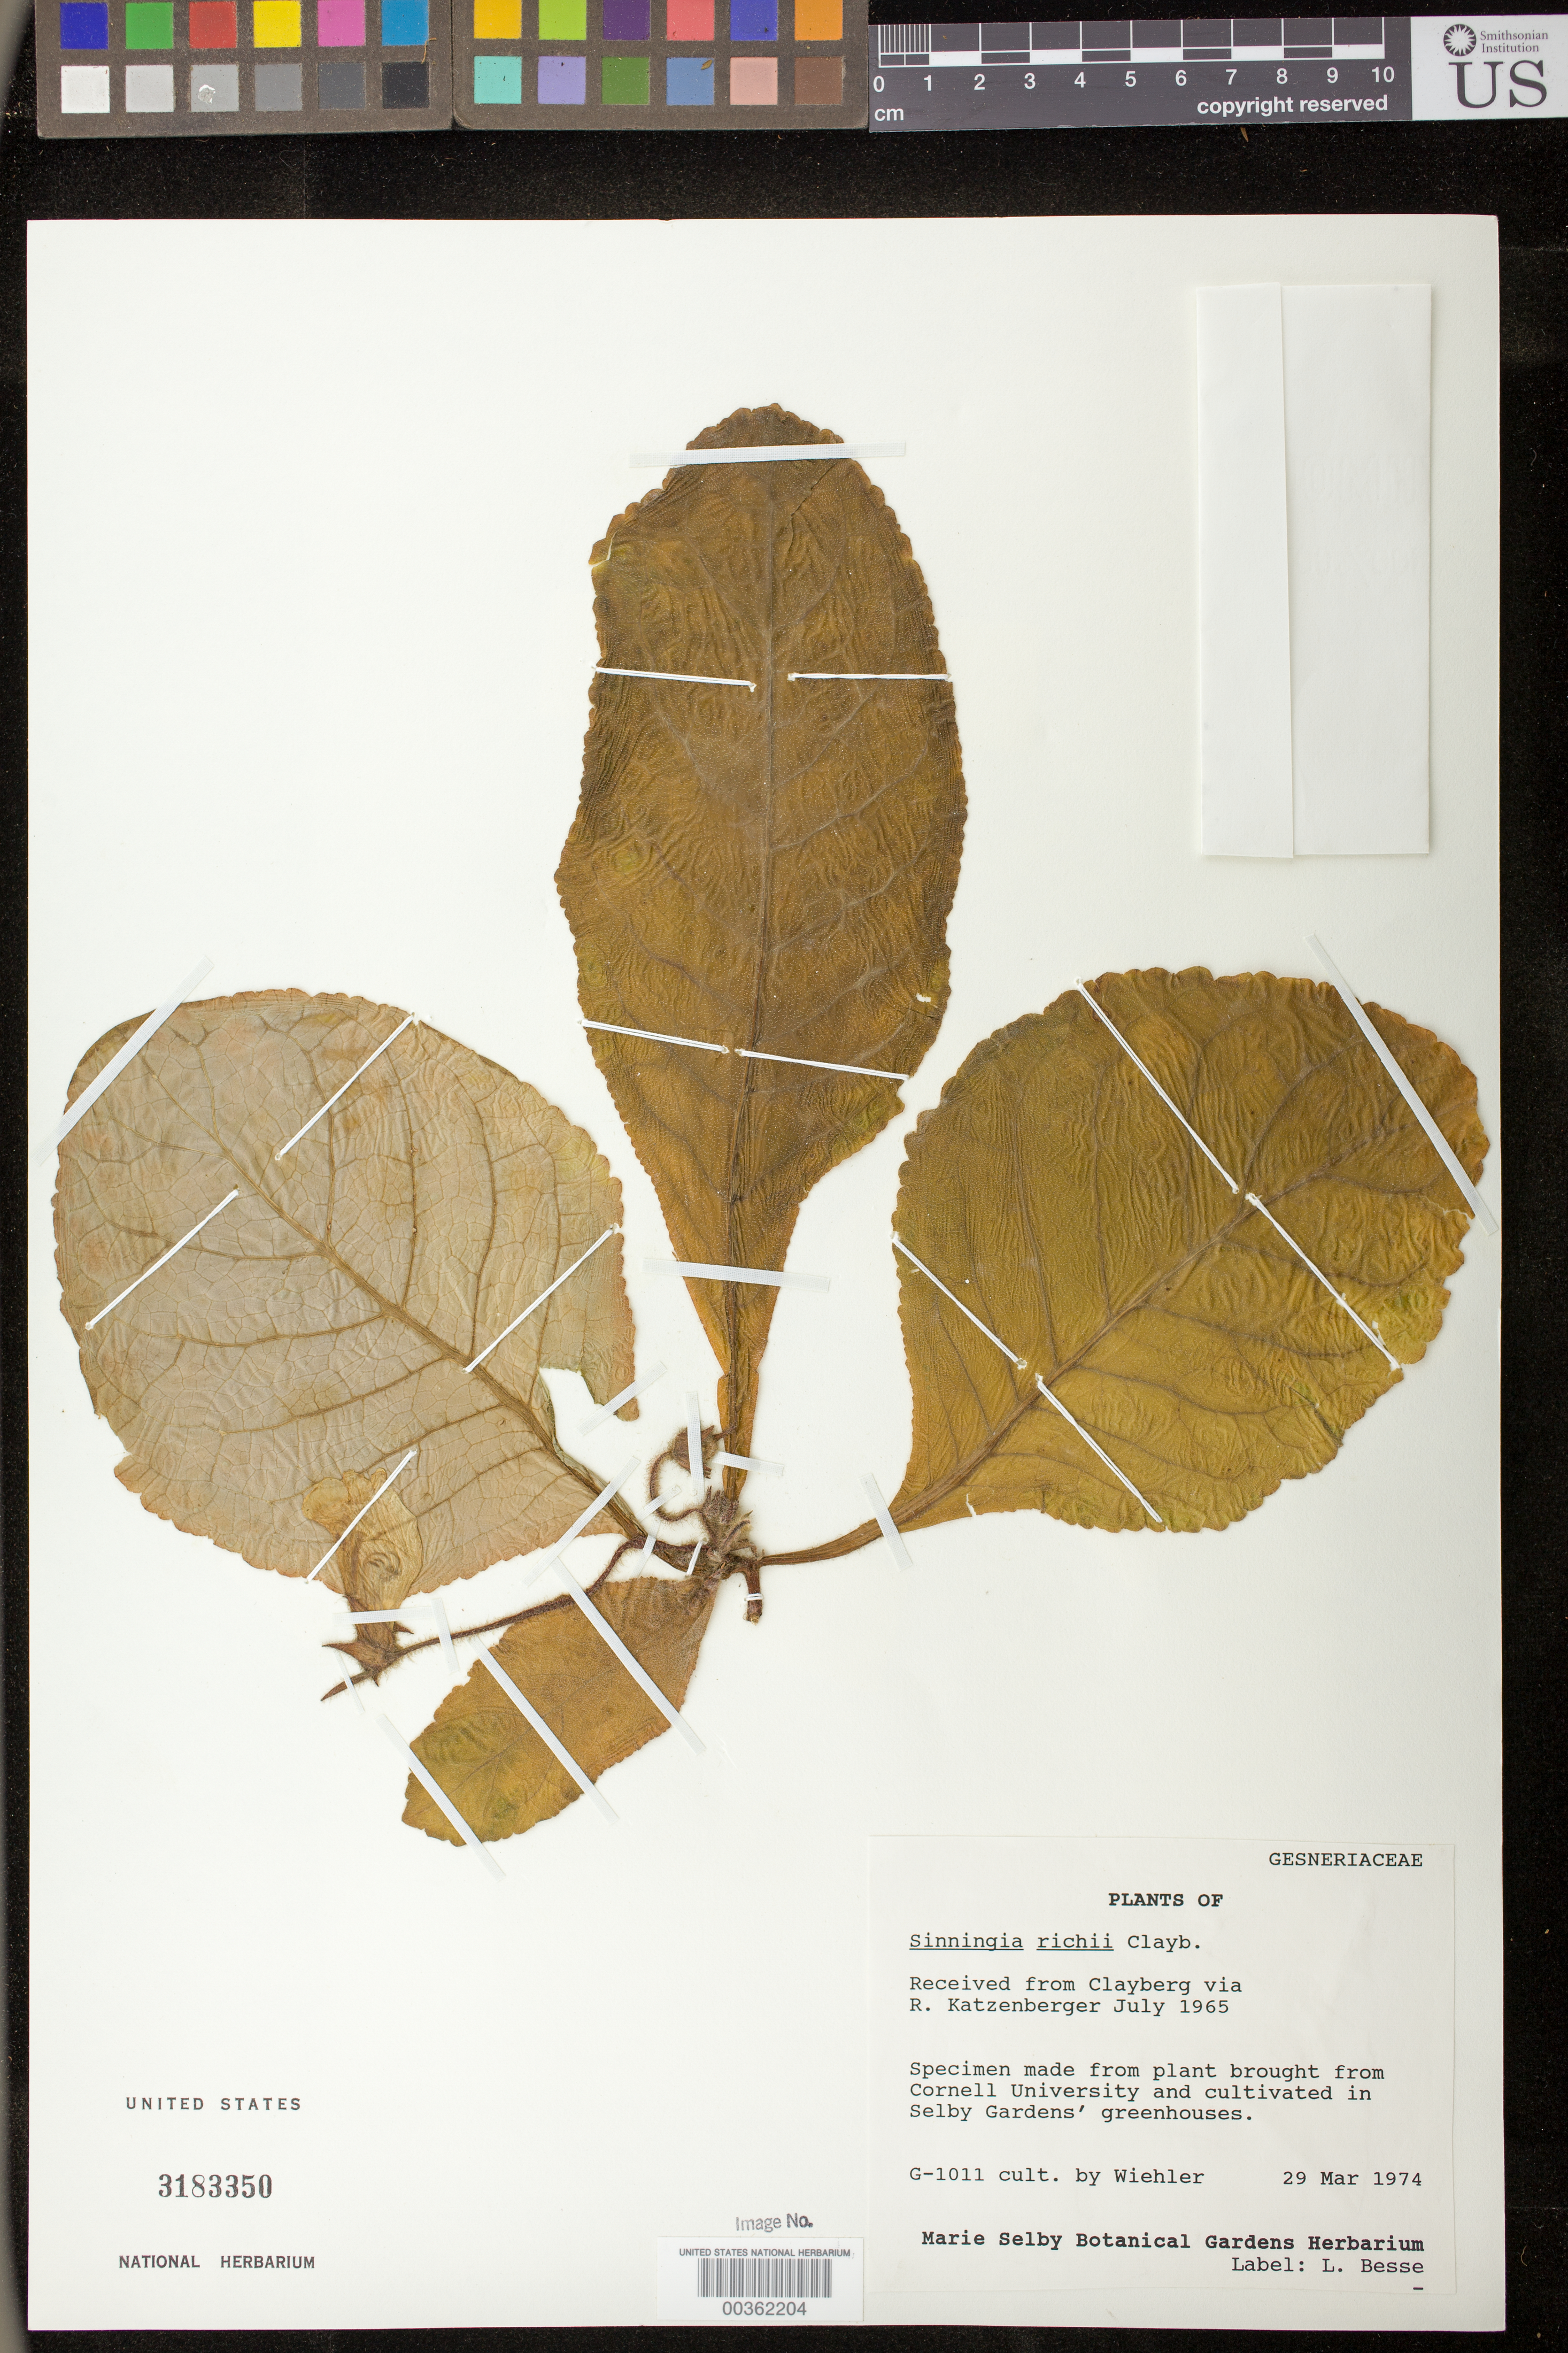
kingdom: Plantae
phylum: Tracheophyta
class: Magnoliopsida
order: Lamiales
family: Gesneriaceae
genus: Sinningia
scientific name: Sinningia richii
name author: Clayberg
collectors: H. J. Wiehler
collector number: s.n. [G-1011]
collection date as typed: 29 Mar 1974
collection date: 1974-03-29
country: United States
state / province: Florida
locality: Cultivated in Marie Selby Botanical Gardens greenhouses.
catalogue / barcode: US 3183350